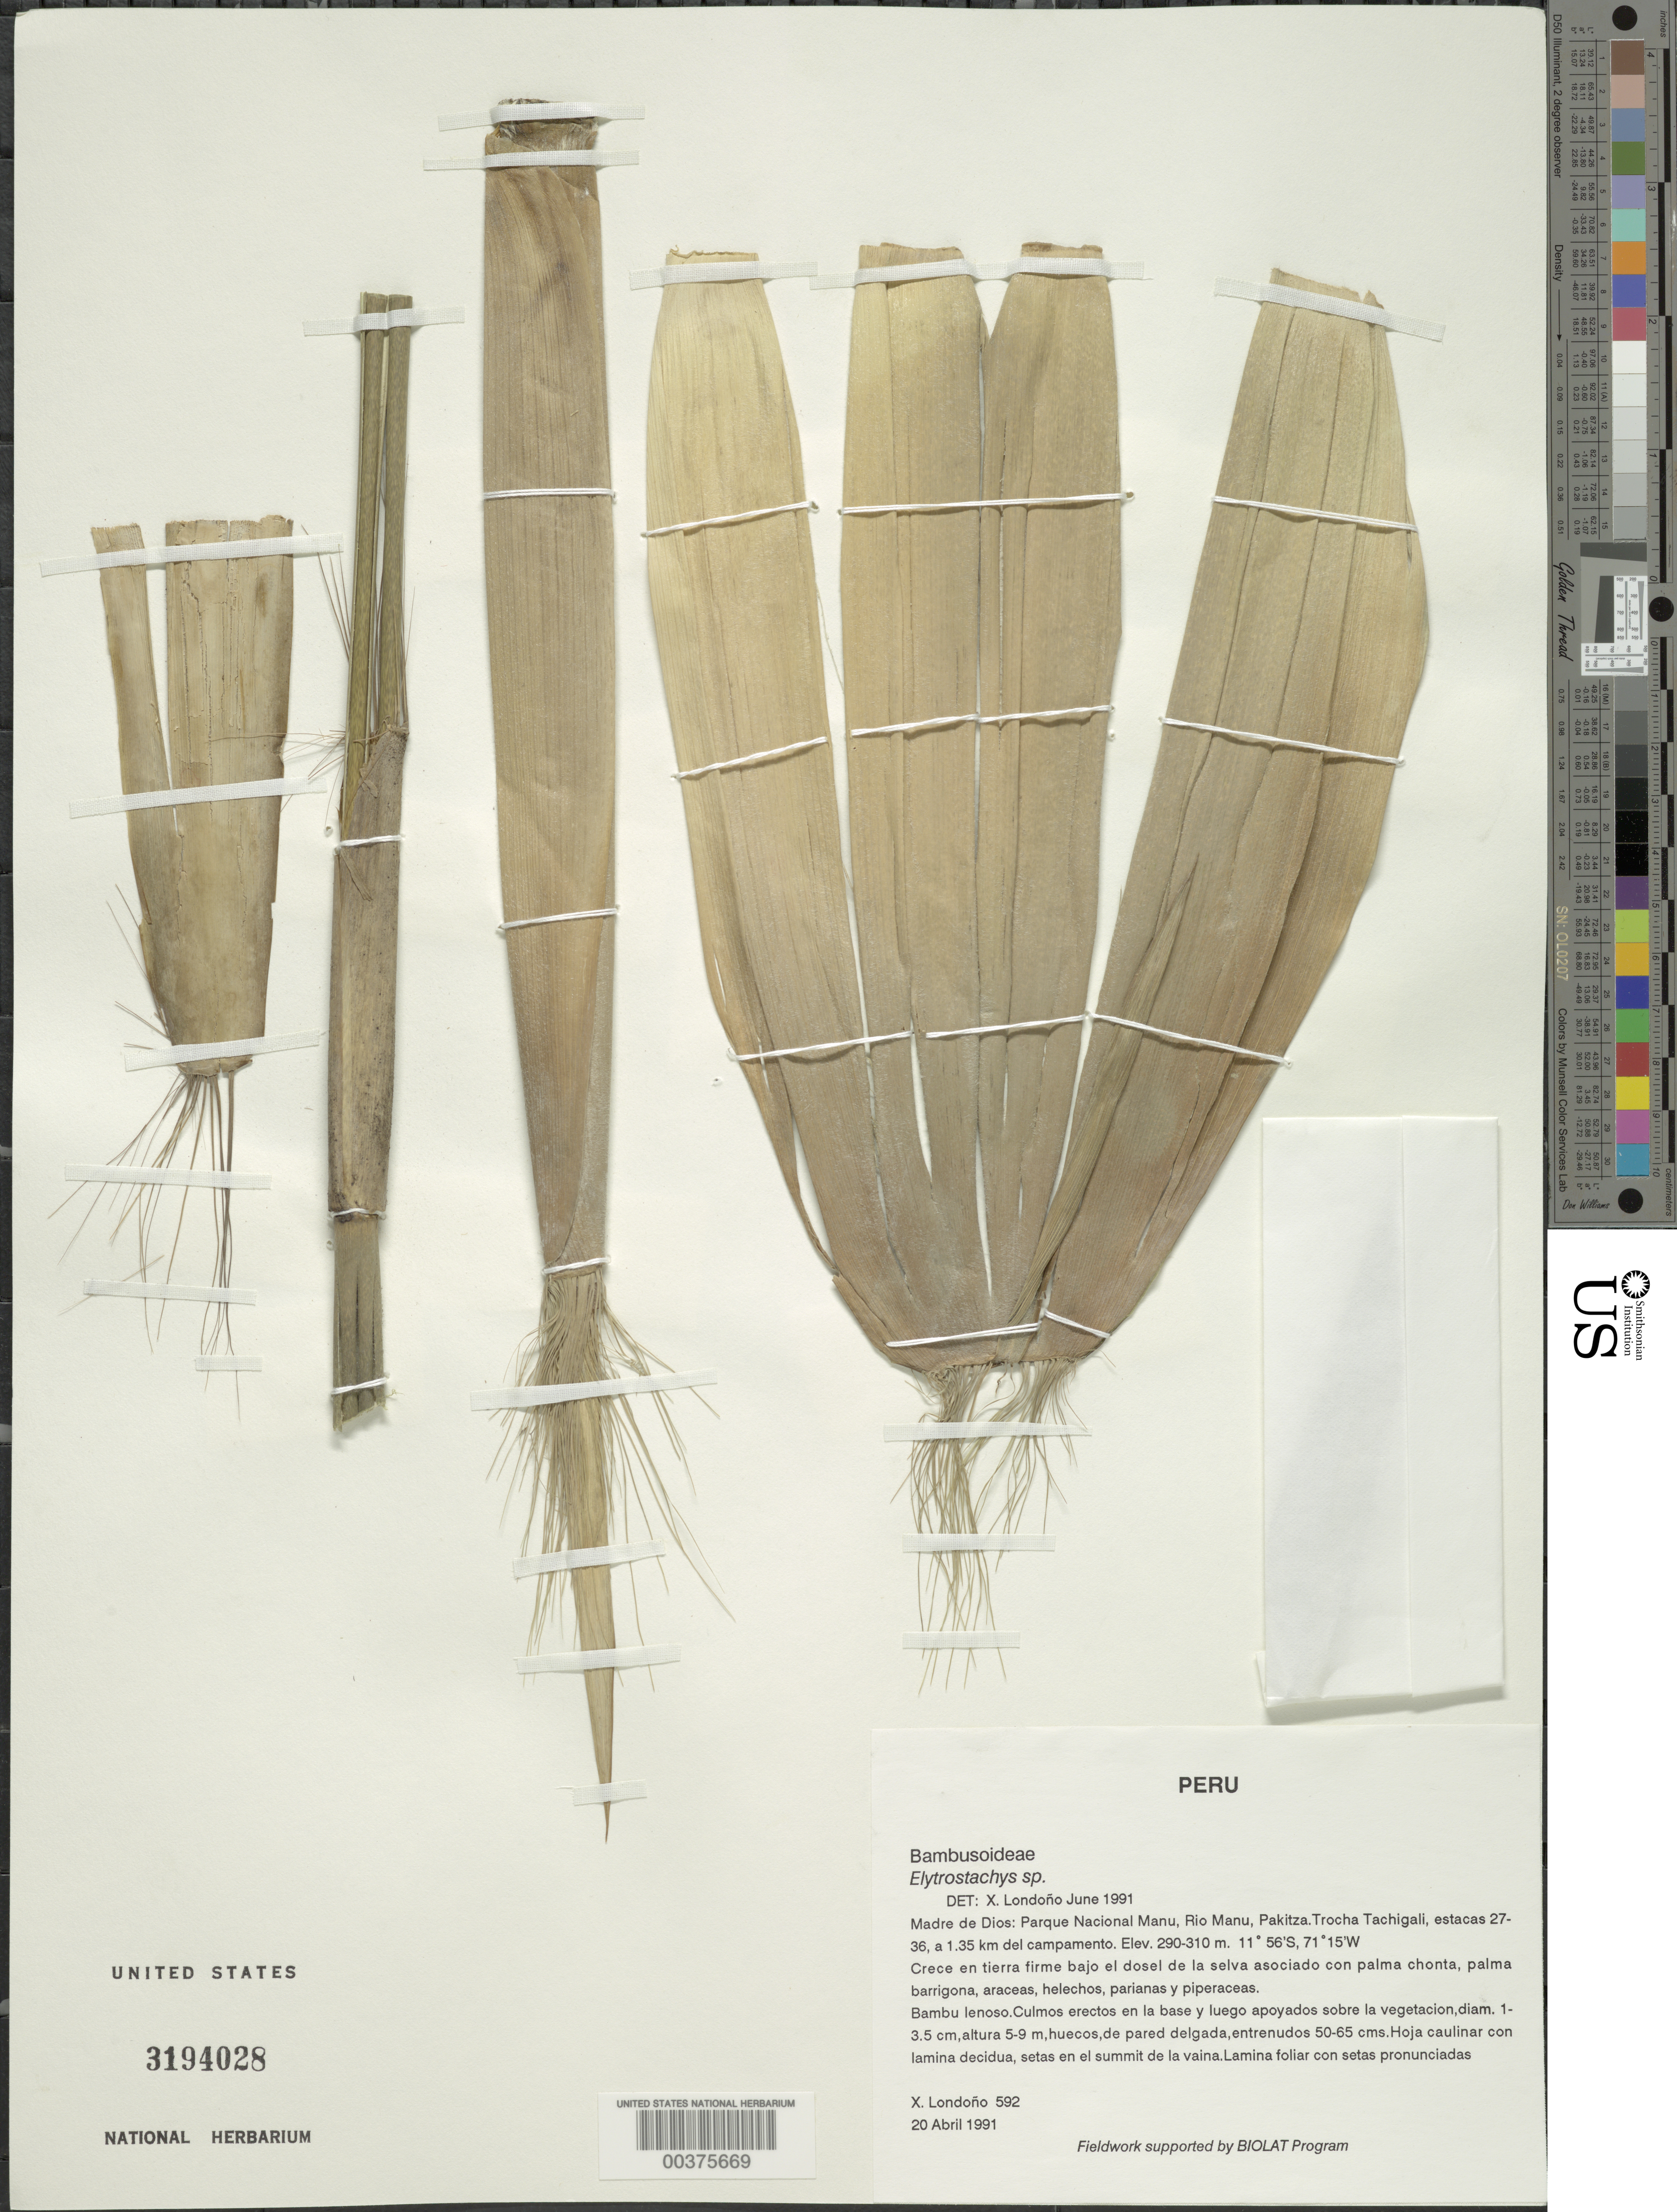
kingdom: Plantae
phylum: Tracheophyta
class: Liliopsida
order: Poales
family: Poaceae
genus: Elytrostachys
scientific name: Elytrostachys sp.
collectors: X. Londoño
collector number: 592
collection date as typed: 20 Apr 1991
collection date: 1991-04-20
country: Peru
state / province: Madre de Dios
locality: Parque nacional manu, rio manu, pakitza. trocha tachigali, estacas 27-36, a 1.35 km de campamento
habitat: Crece en tierra firme bajo el dosel de la selva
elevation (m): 290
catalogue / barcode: US 3194028